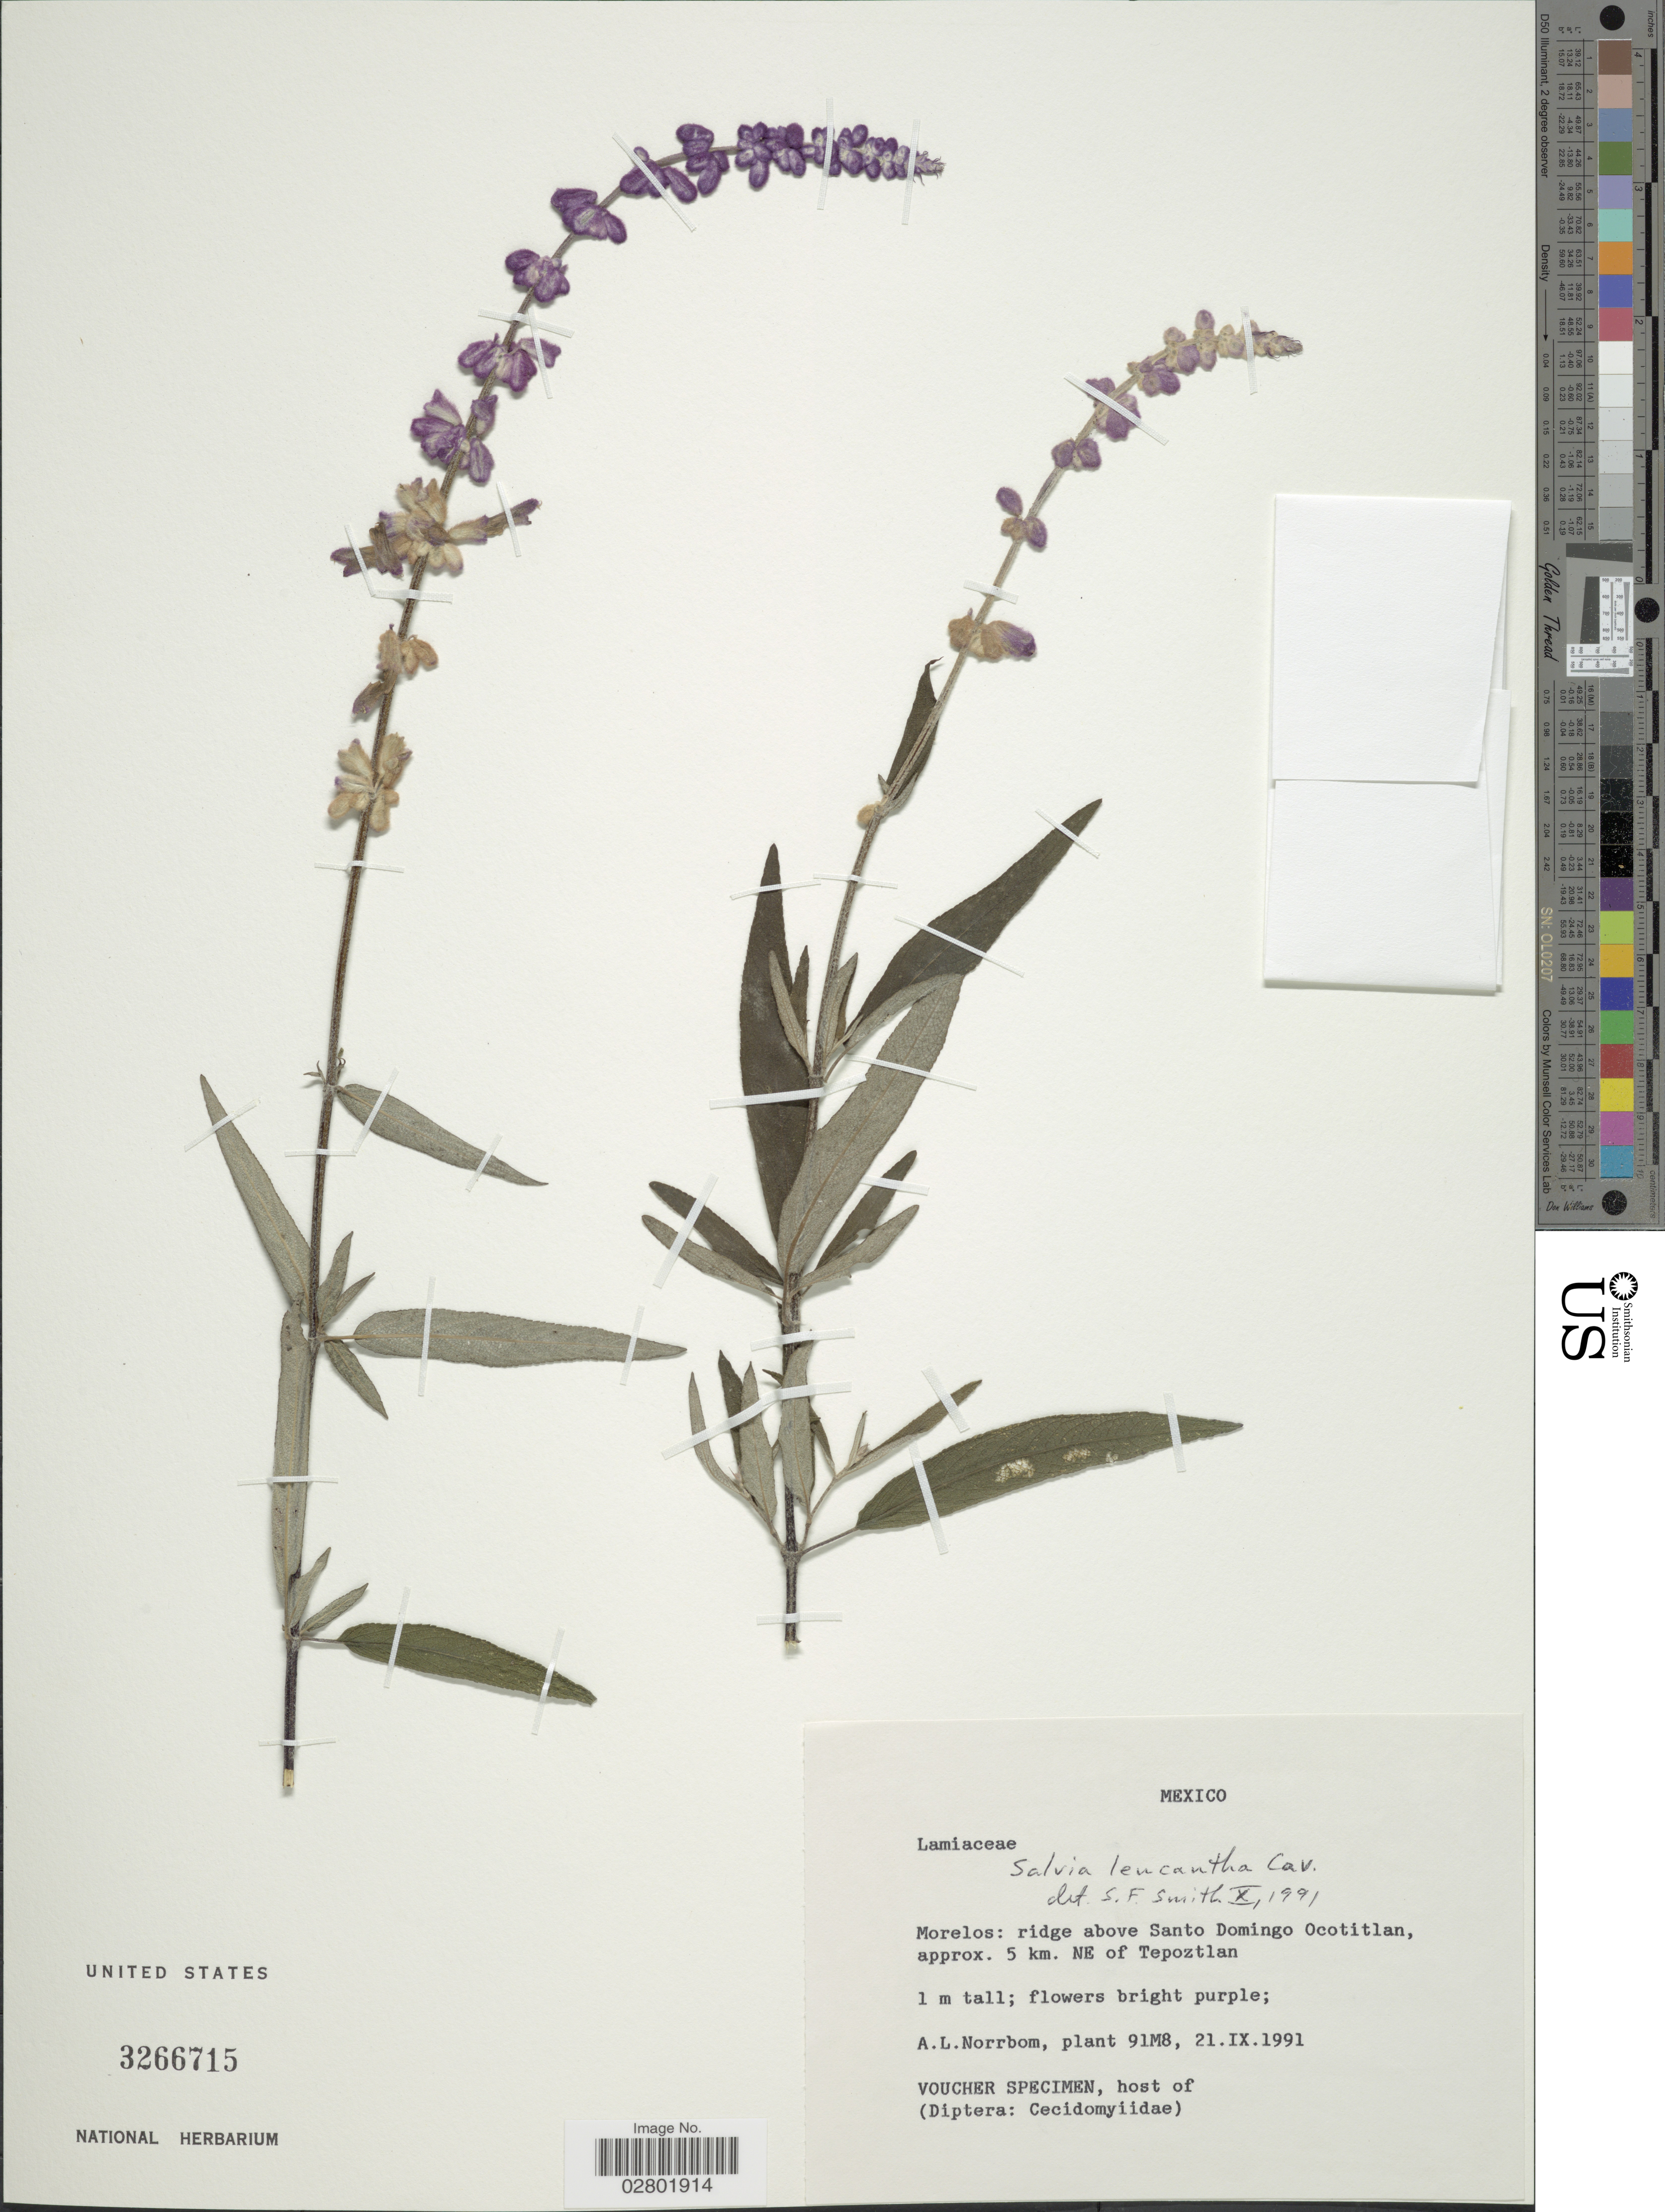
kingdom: Plantae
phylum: Tracheophyta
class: Magnoliopsida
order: Lamiales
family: Lamiaceae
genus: Salvia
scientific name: Salvia leucantha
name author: Cav.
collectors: A. L. Norrbom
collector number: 91M8?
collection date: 1991-09-21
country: Mexico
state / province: Morelos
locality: Ridge above Santo Domingo Ocotitlan, approx. 5 km. NE of Tepoztlan.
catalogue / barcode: US 3266715